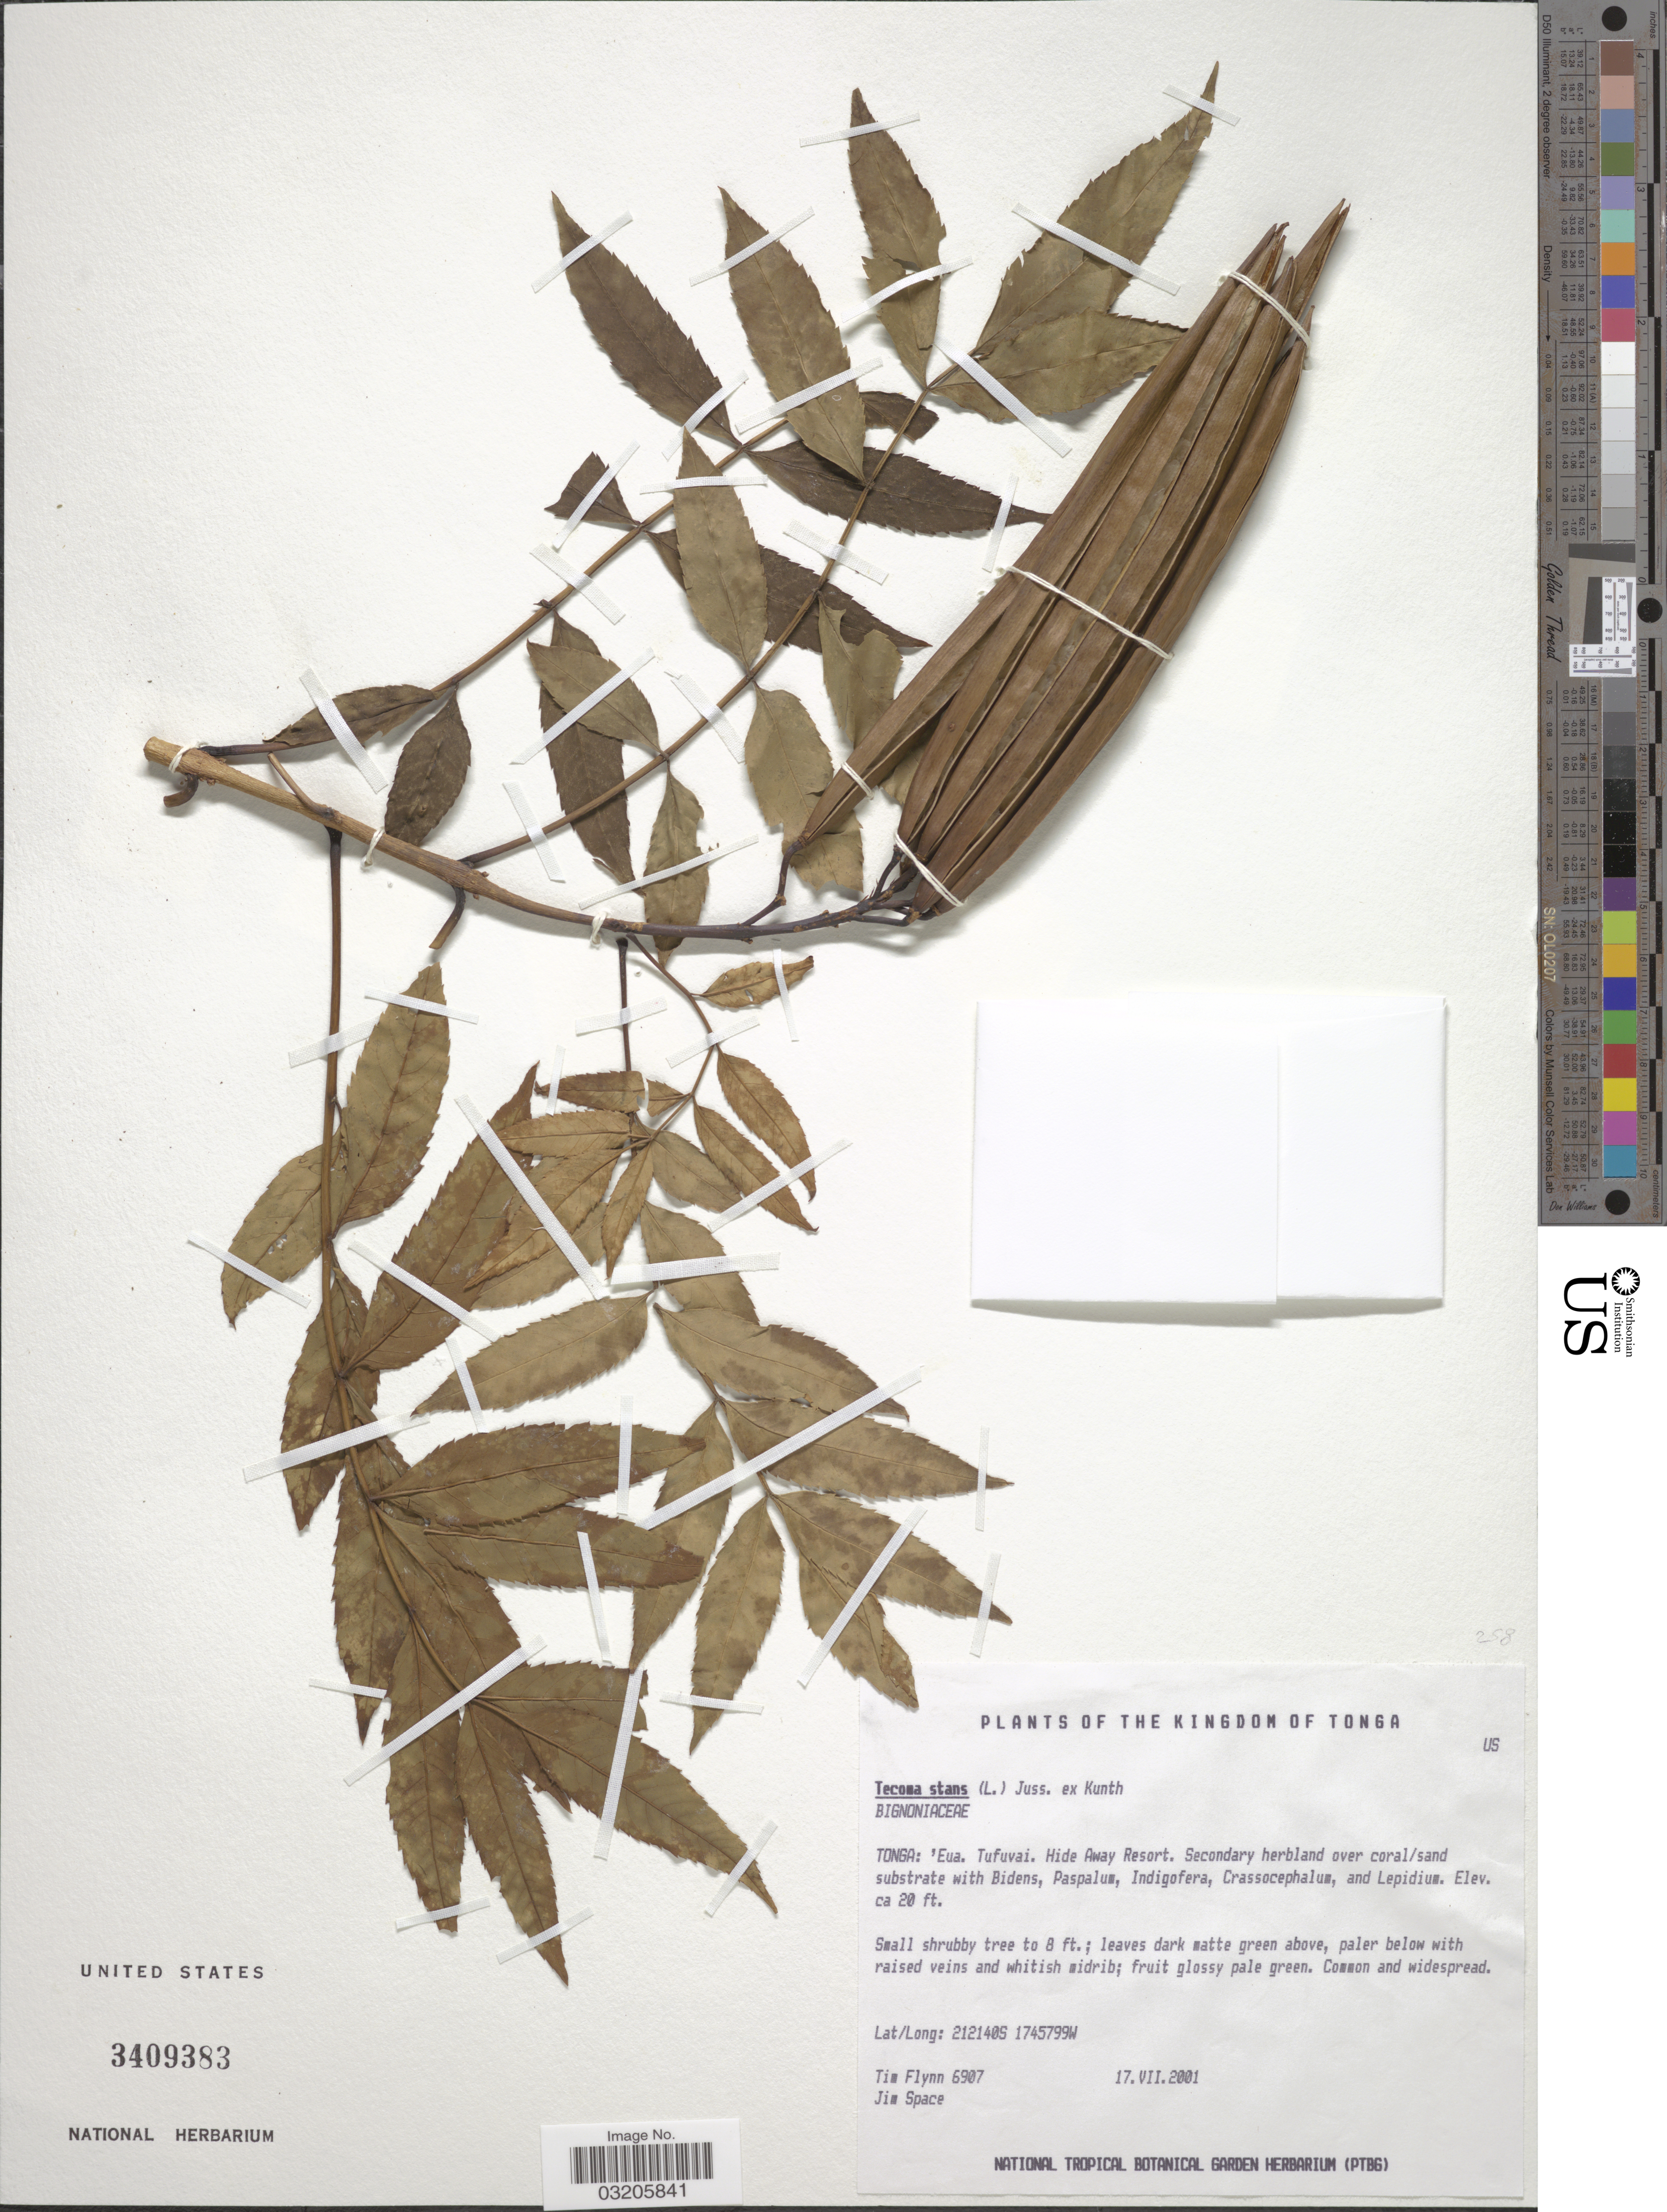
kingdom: Plantae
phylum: Tracheophyta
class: Magnoliopsida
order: Lamiales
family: Bignoniaceae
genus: Tecoma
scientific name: Tecoma stans var. stans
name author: (L.) Juss. ex Kunth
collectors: T. Flynn & J. Space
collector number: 6907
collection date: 2001-07-17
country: Tonga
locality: Kingdom of Tonga. Eua. Tufuvai. Hide Away Resort.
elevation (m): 6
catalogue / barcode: US 3409383